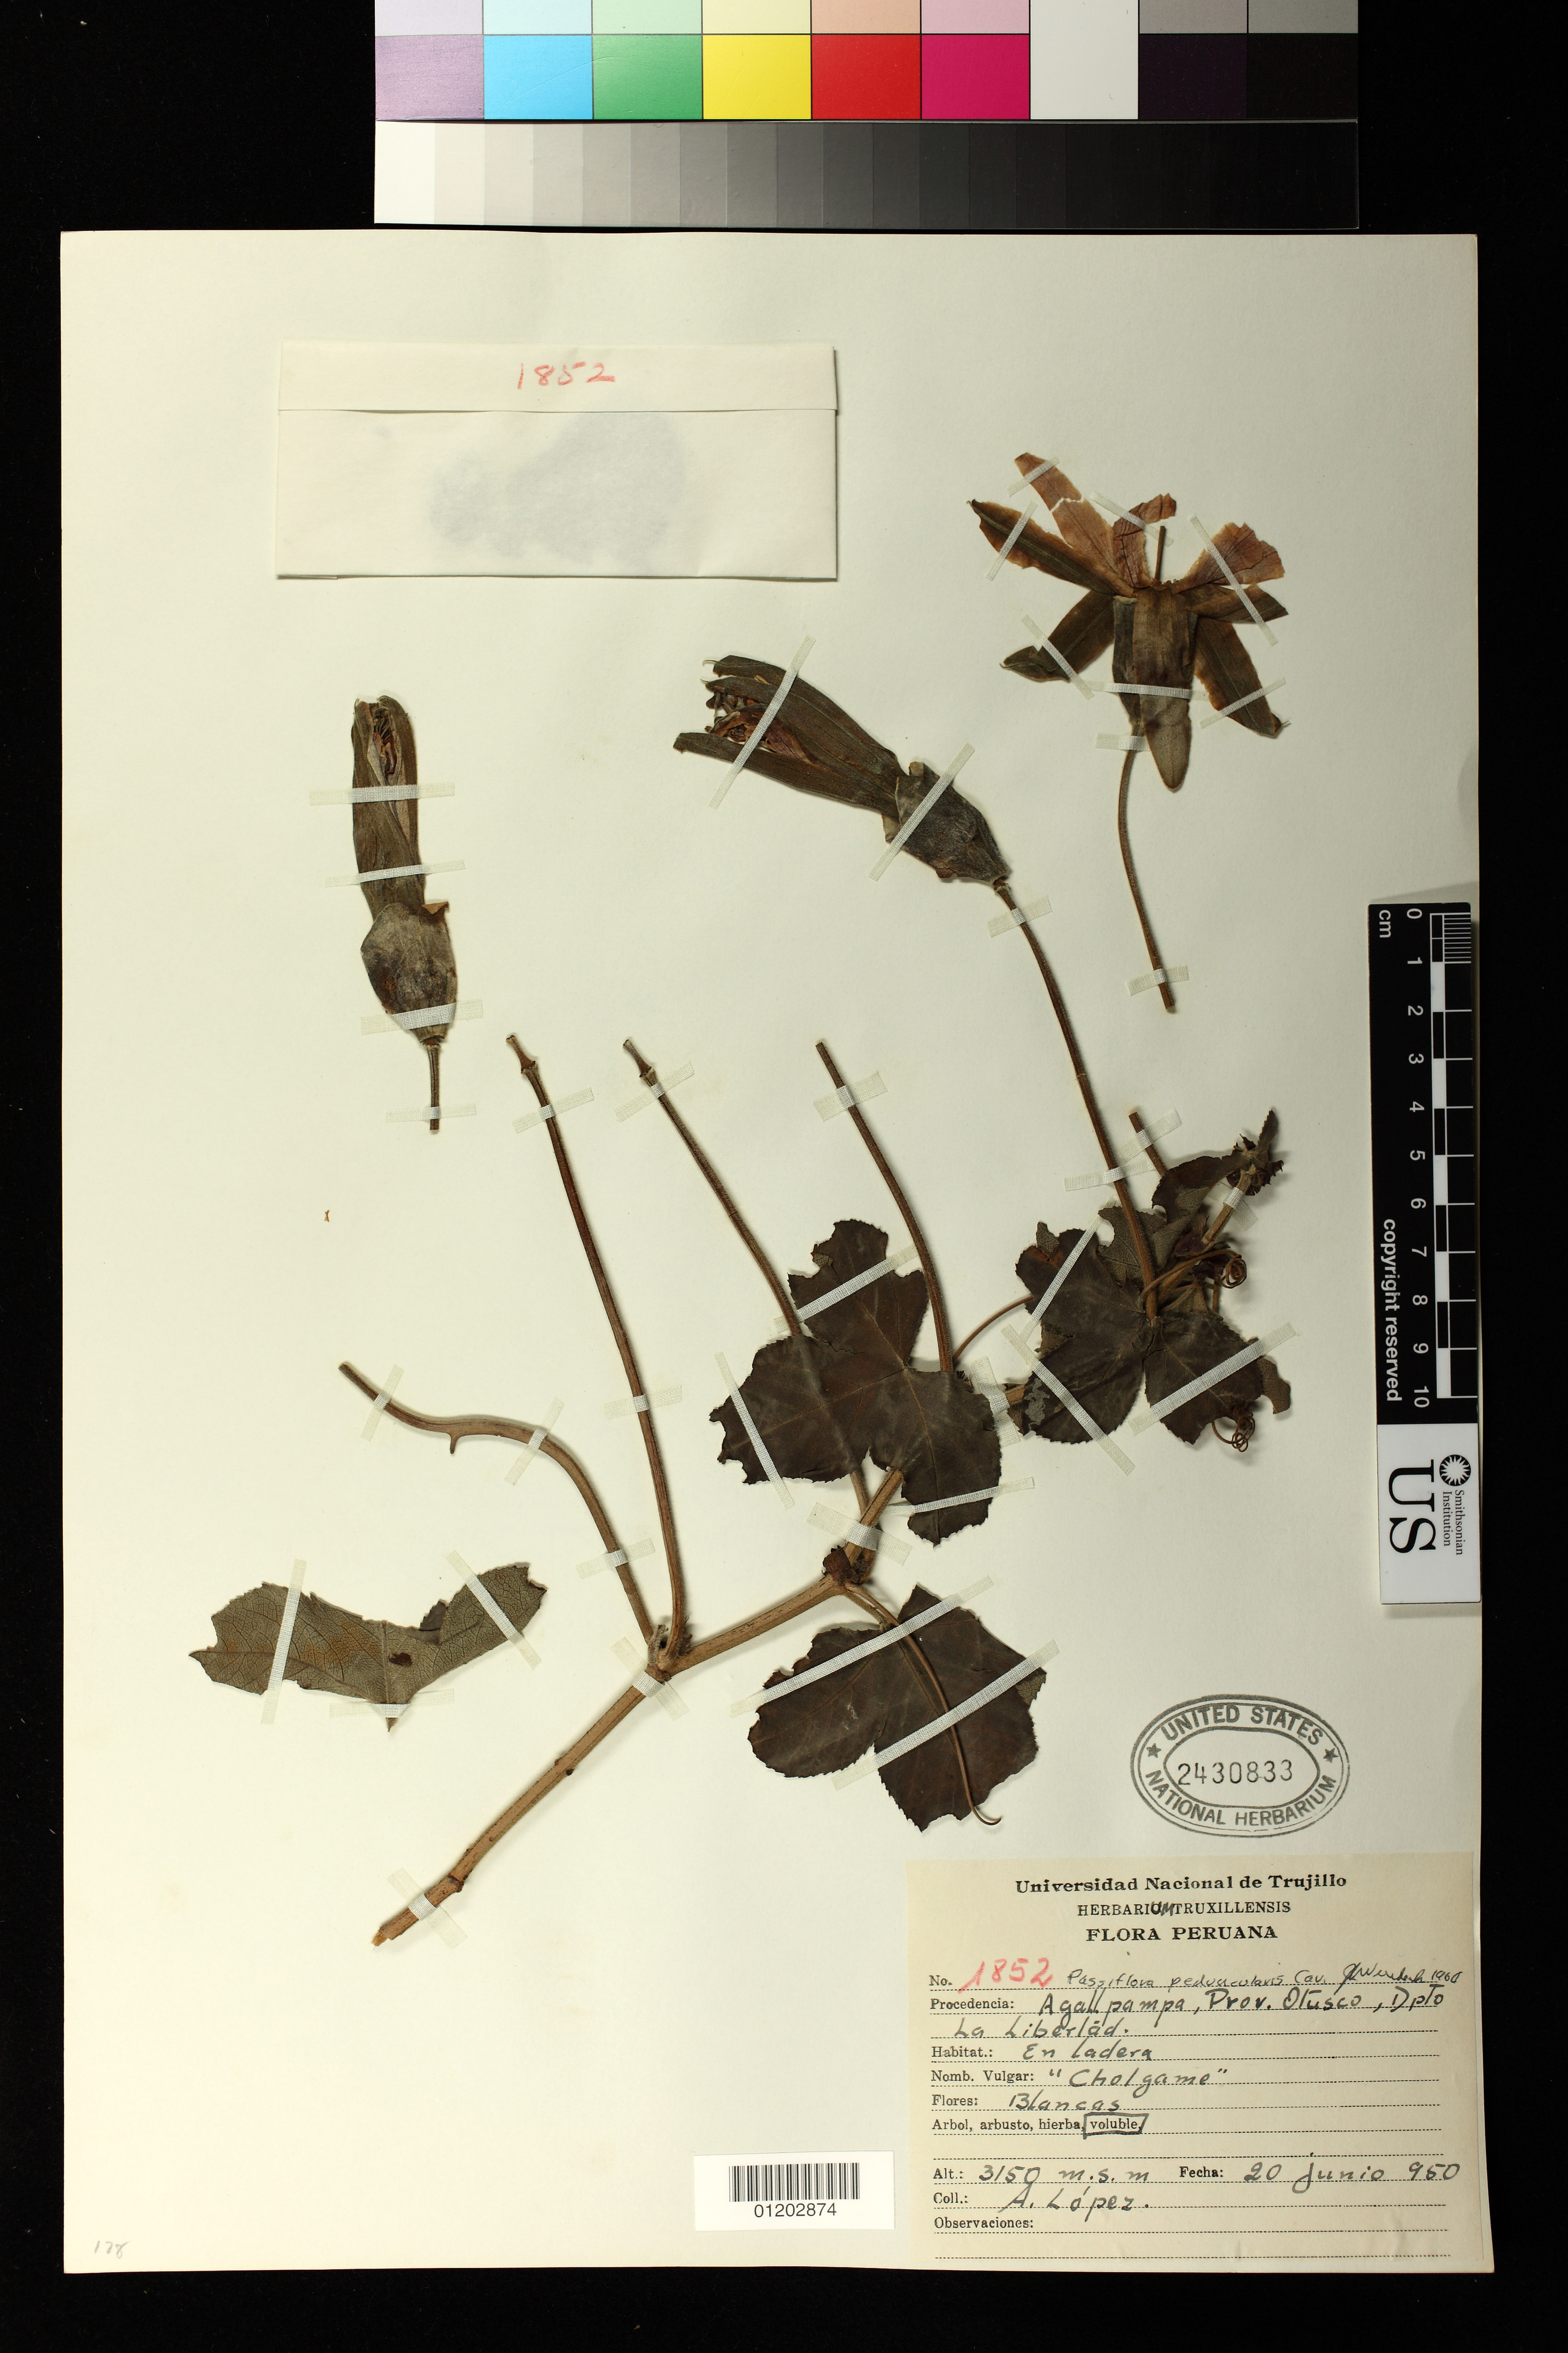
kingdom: Plantae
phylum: Tracheophyta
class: Magnoliopsida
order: Malpighiales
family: Passifloraceae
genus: Passiflora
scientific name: Passiflora peduncularis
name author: Cav.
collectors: A. Lopez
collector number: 1852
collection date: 1950-06-20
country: Peru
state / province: La Libertad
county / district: Otuzco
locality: Agallpampa. En ladera.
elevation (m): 3150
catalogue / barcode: US 2430833